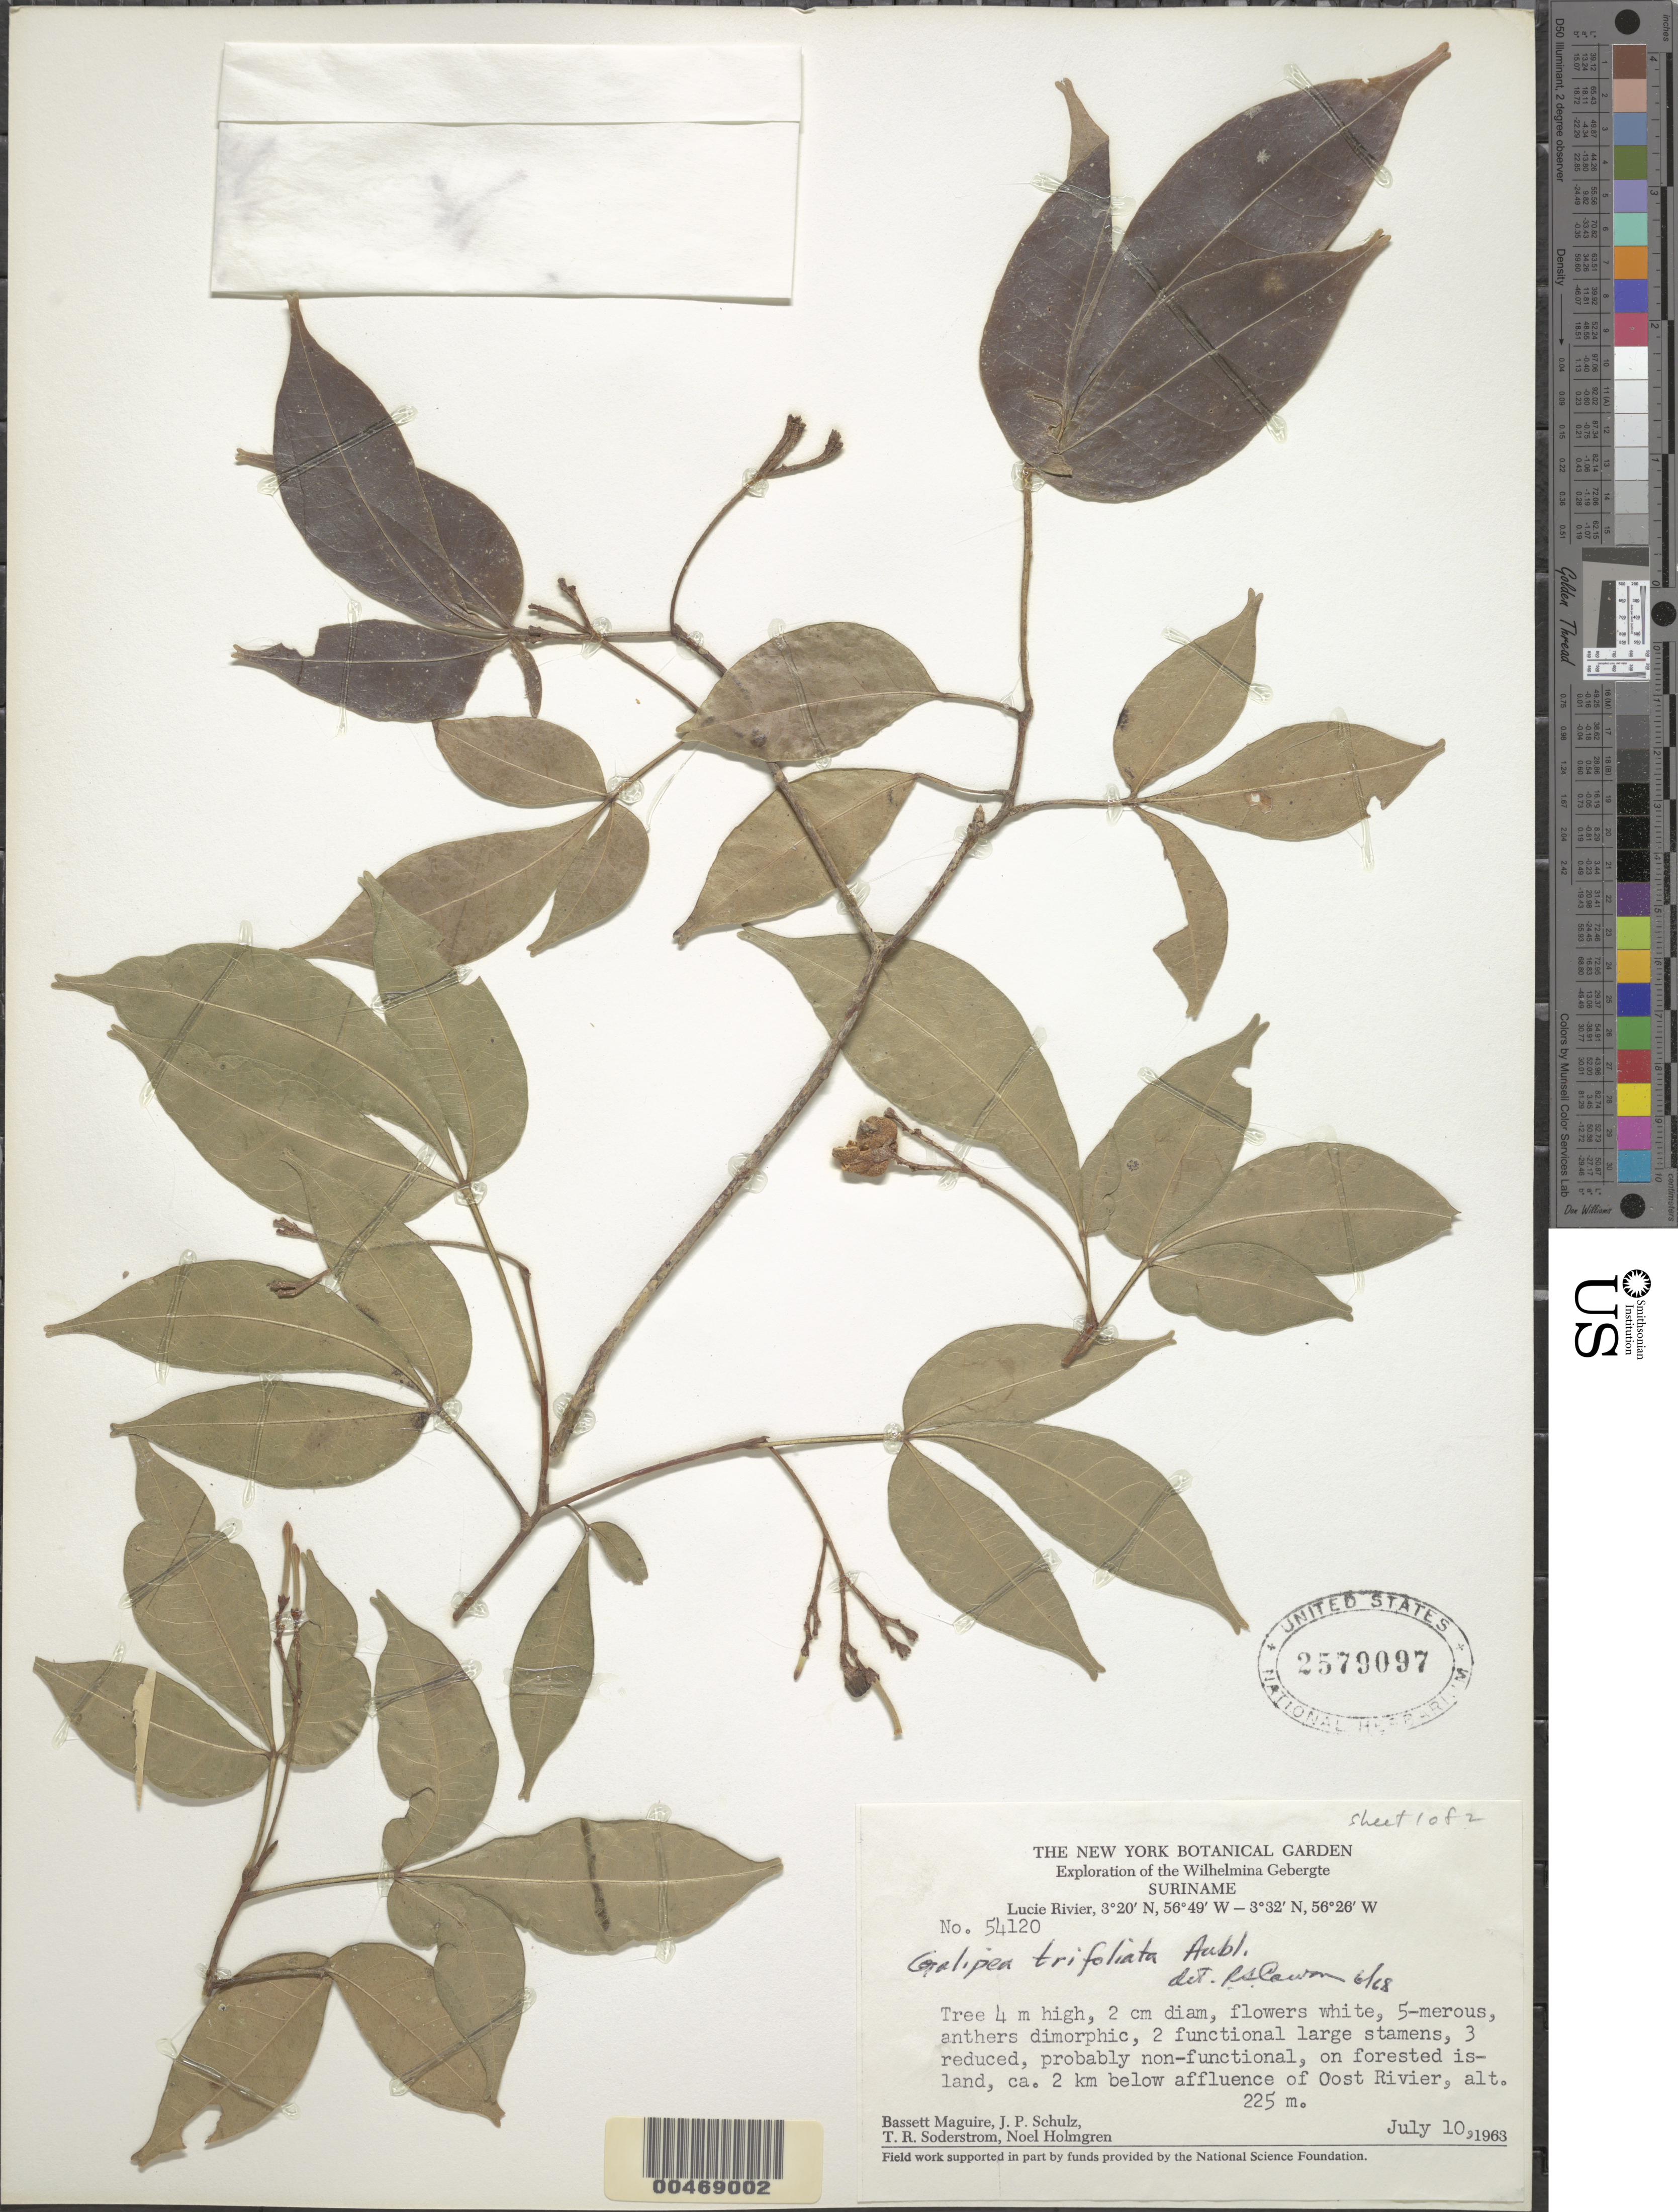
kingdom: Plantae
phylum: Tracheophyta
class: Magnoliopsida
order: Sapindales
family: Rutaceae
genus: Galipea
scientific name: Galipea trifoliata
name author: Aubl.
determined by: Cowan, R. S.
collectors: B. Maguire, J. P. Schulz, T. R. Soderstrom & N. H. Holmgren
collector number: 54120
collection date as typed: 10-Jul-63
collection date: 1963-07-10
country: Suriname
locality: Lucie R., 2 km below confluence with Oost R., Wilhelmina Gebergte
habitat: Forested island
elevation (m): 225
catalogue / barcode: US 2579097